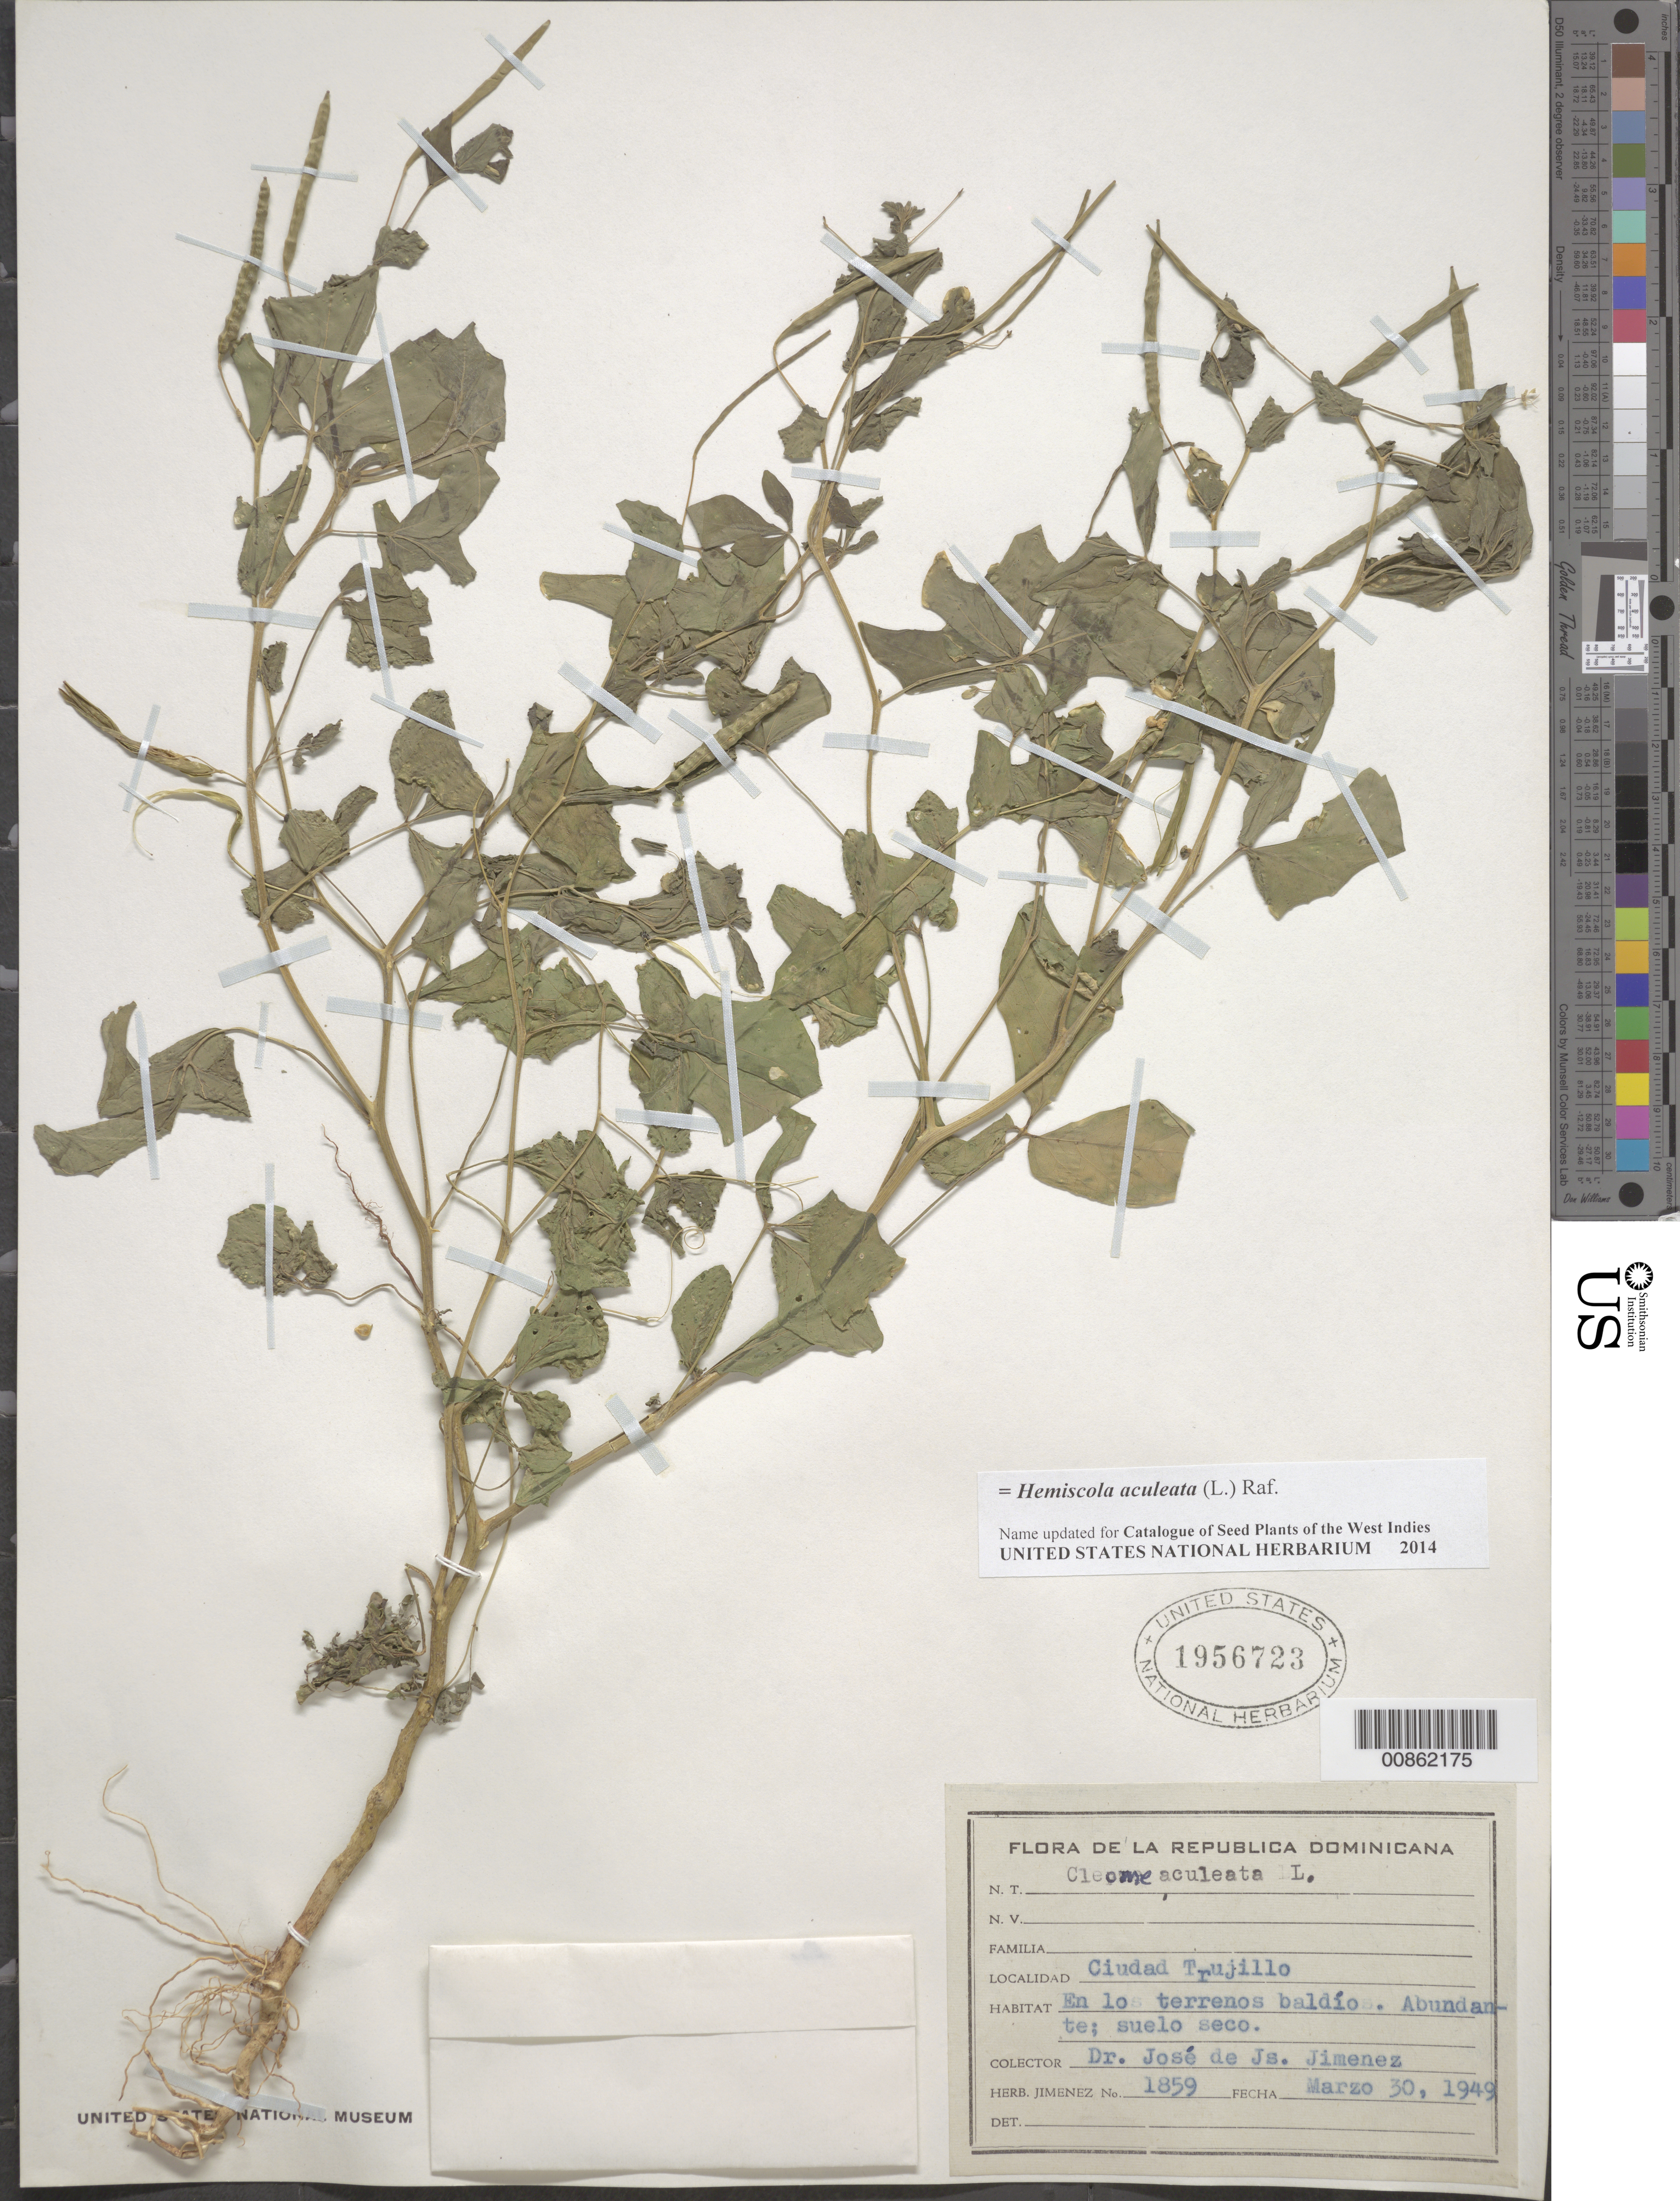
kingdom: Plantae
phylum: Tracheophyta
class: Magnoliopsida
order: Brassicales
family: Cleomaceae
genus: Tarenaya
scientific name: Tarenaya aculeata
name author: (L.) Soares Neto & Roalson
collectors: J. J. Jiménez Almonte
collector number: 1859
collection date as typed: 30 Mar 1949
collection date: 1949-03-30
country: Dominican Republic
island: Hispaniola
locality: Ciudad Trujillo.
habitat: En los terrenos baldíos; suelo seco.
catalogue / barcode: US 1956723